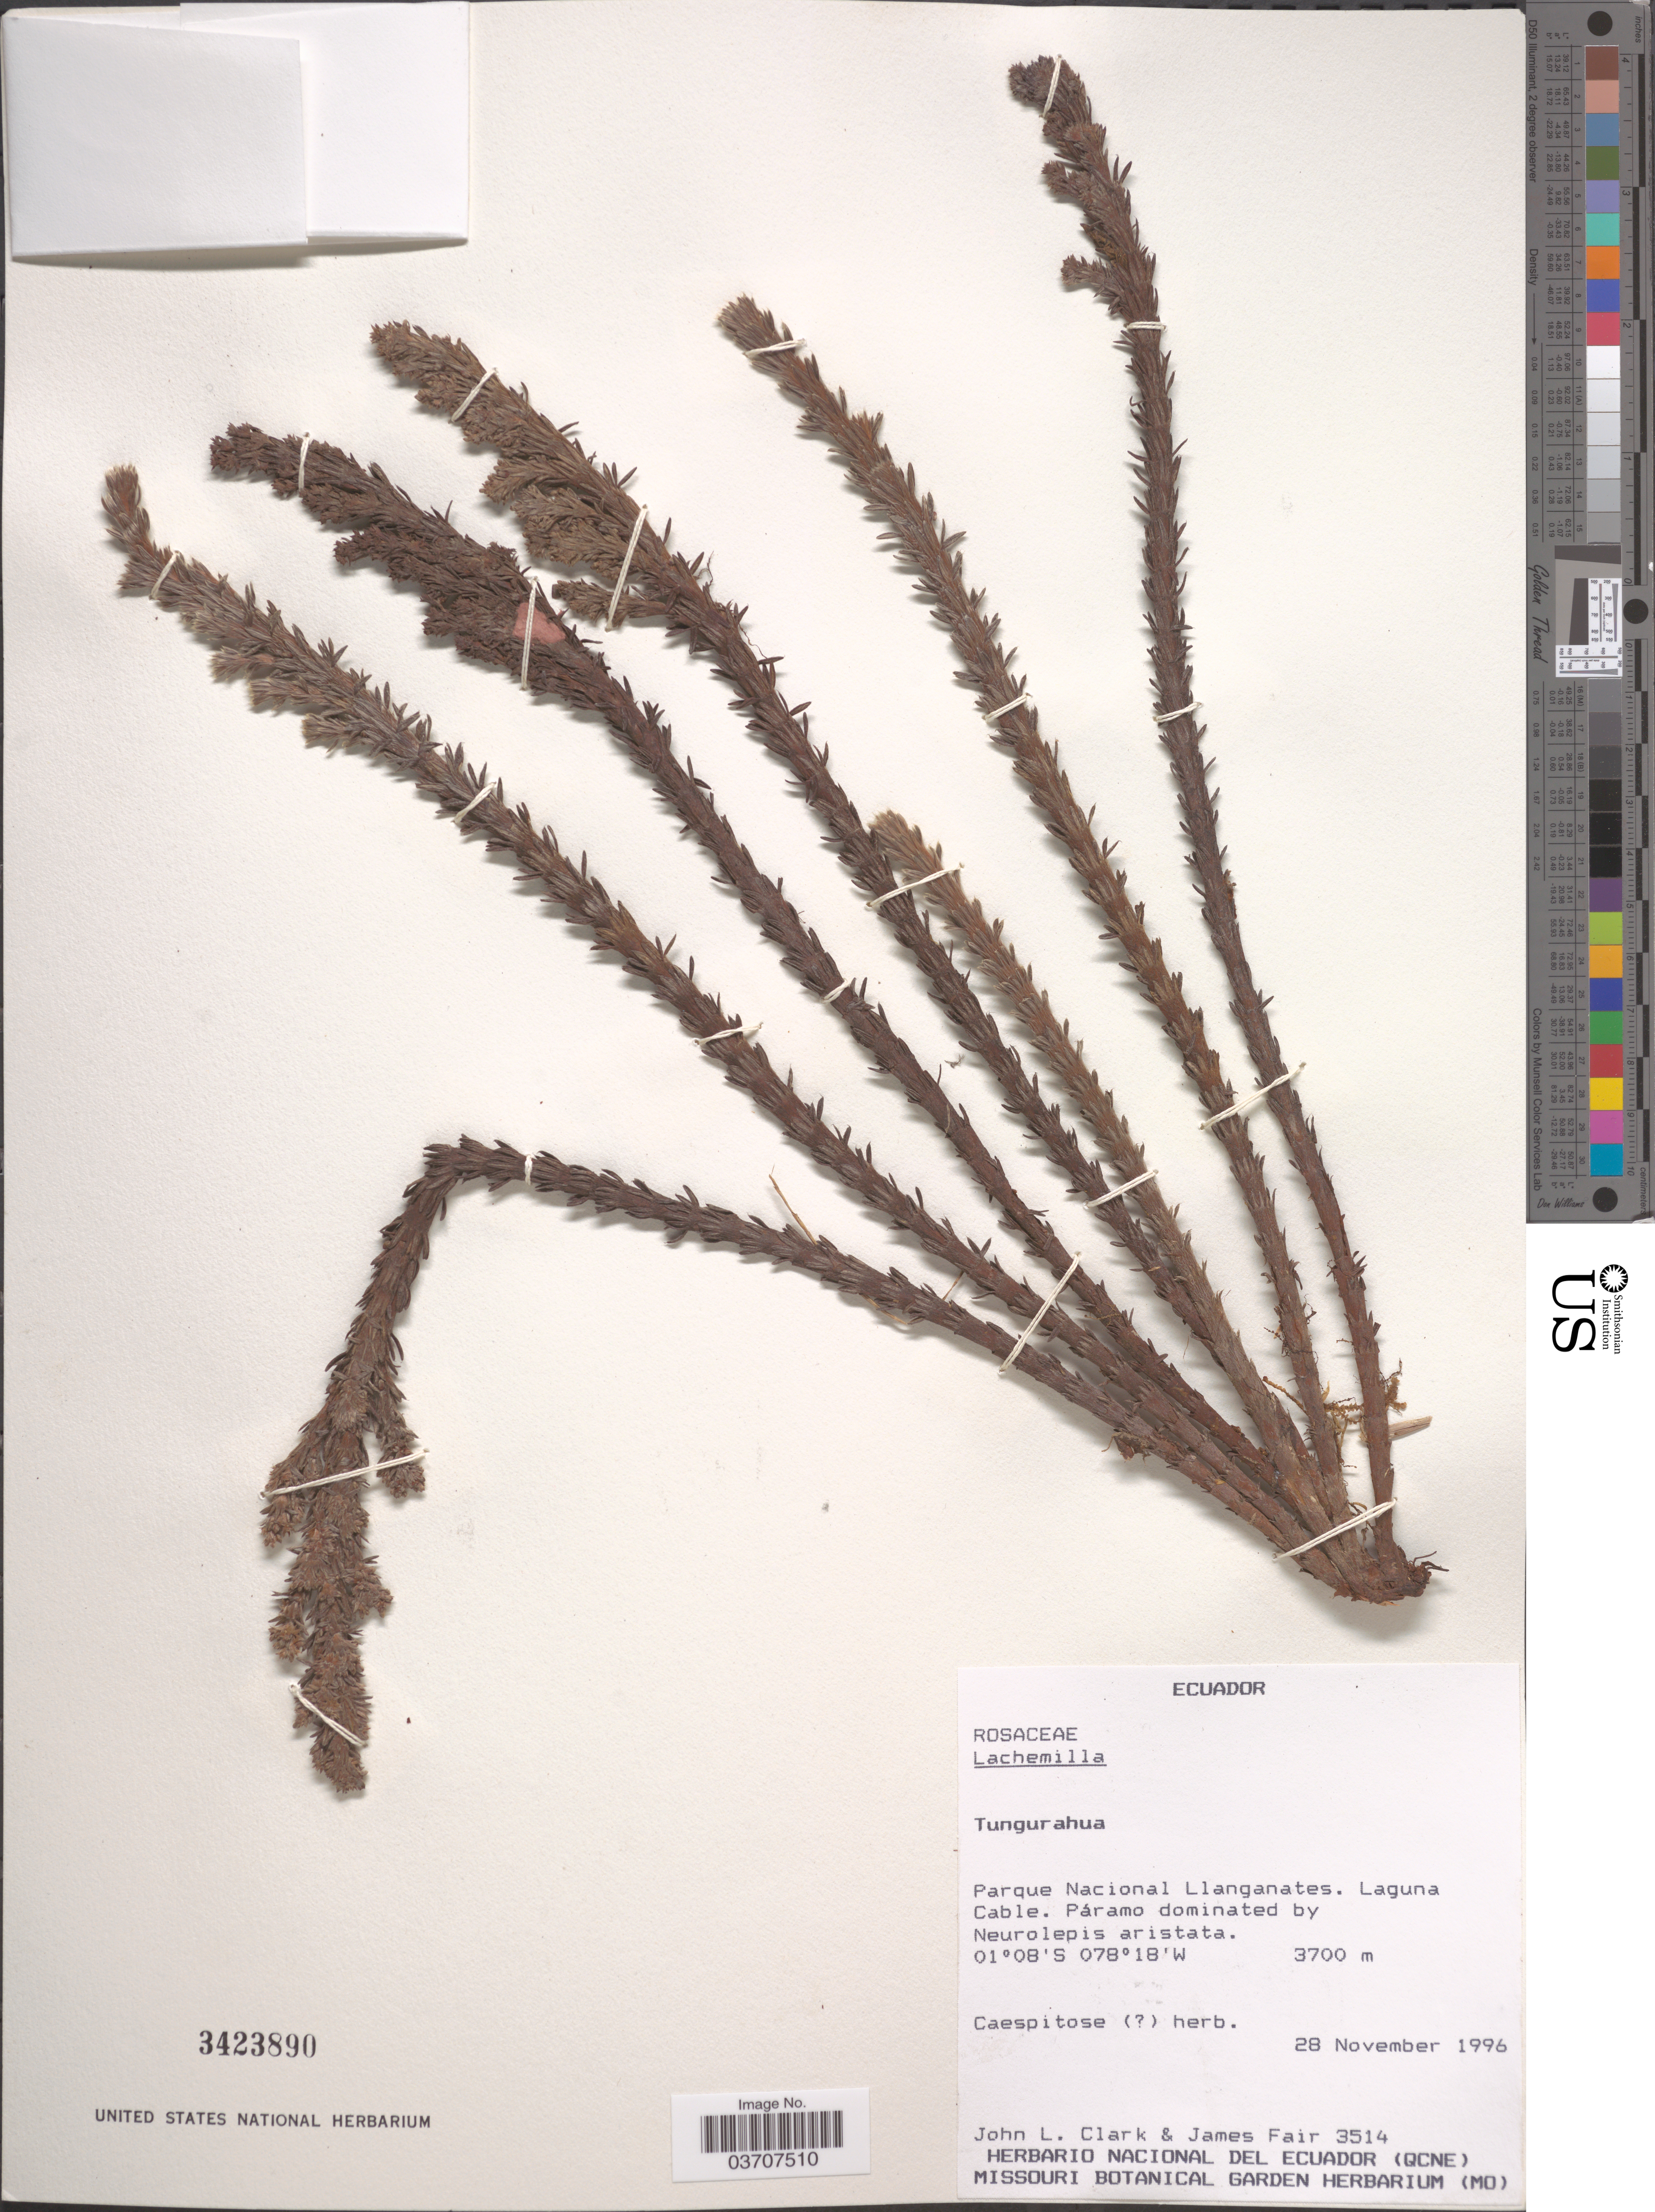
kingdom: Plantae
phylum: Tracheophyta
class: Magnoliopsida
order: Rosales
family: Rosaceae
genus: Alchemilla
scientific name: Alchemilla nivalis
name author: Kunth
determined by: Dorr, L. J., (BOT), Smithsonian Institution - National Museum of Natural History (UNITED STATES)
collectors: J. L. Clark & J. Fair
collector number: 3514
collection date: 1996-11-28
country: Ecuador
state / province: Tungurahua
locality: Parque Nacional Llanganates. Laguna cable.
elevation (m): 3700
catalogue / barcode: US 3423890